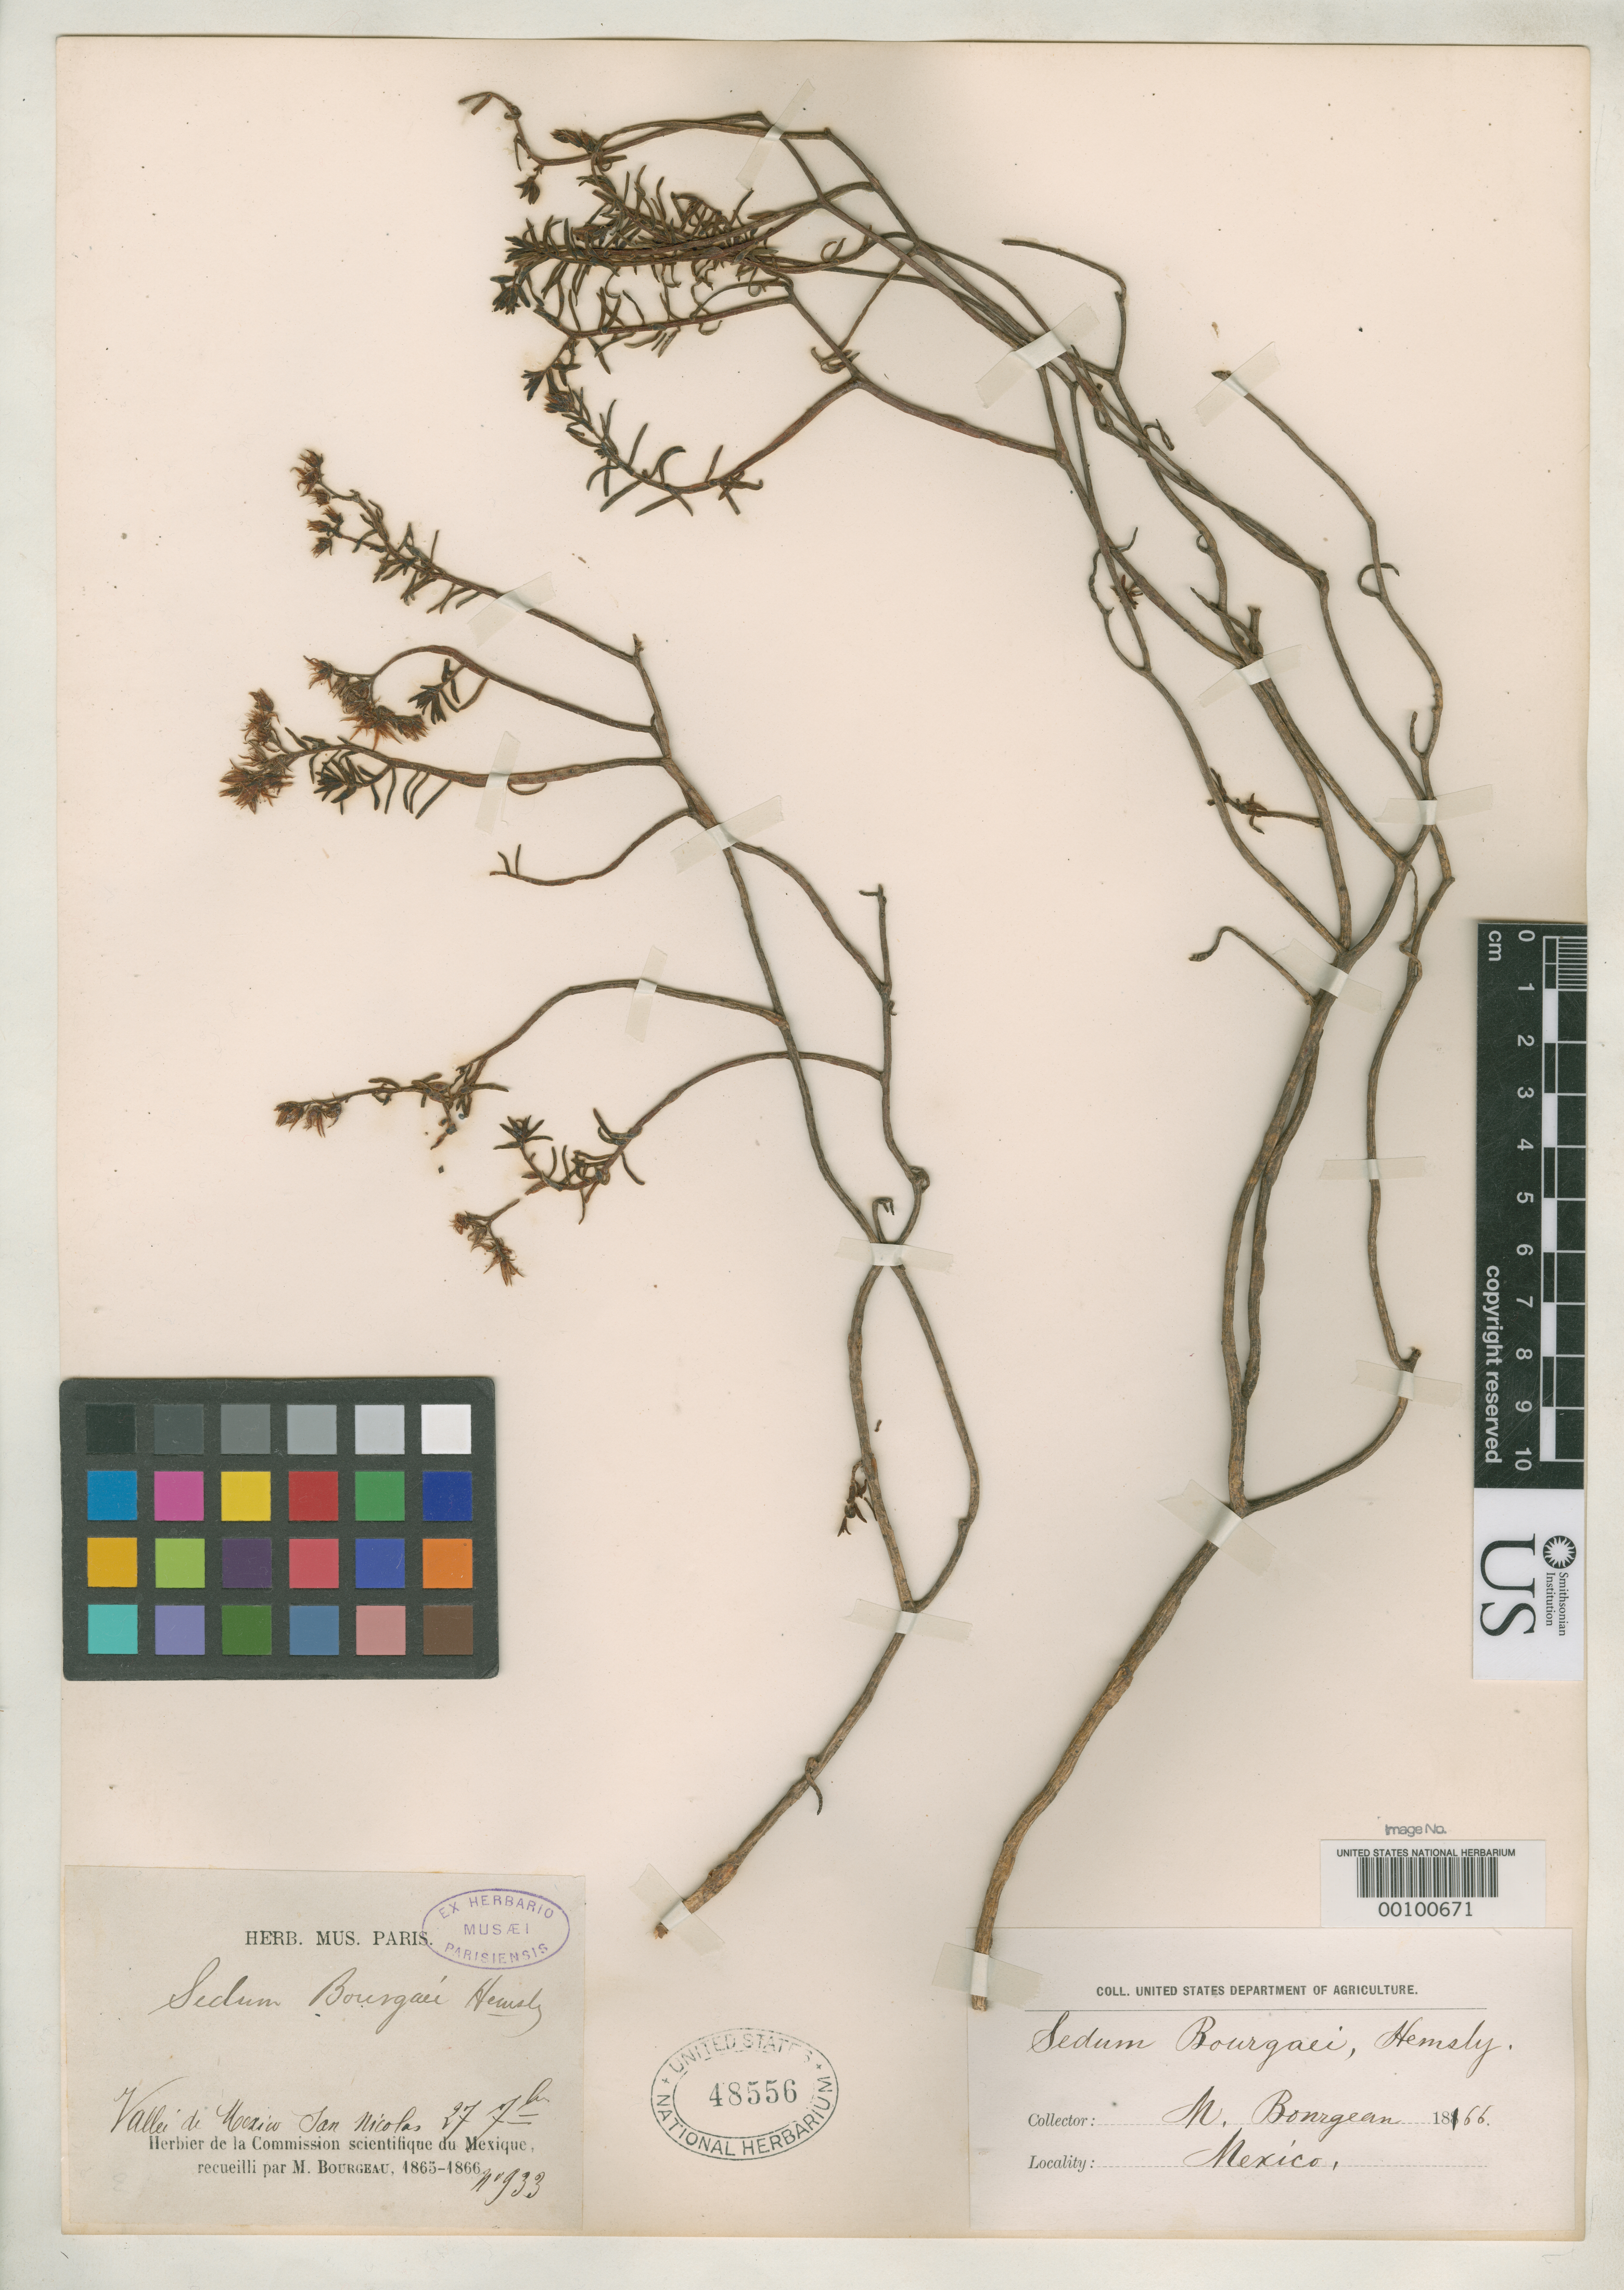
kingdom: Plantae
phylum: Tracheophyta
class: Magnoliopsida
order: Saxifragales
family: Crassulaceae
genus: Sedum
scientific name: Sedum bourgaei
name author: Hemsl.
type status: Isotype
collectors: E. Bourgeau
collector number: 933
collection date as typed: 27 Jul 1866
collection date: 1866-07-27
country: Mexico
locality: Valley de Mexico, San Nicolas.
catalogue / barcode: US 48556